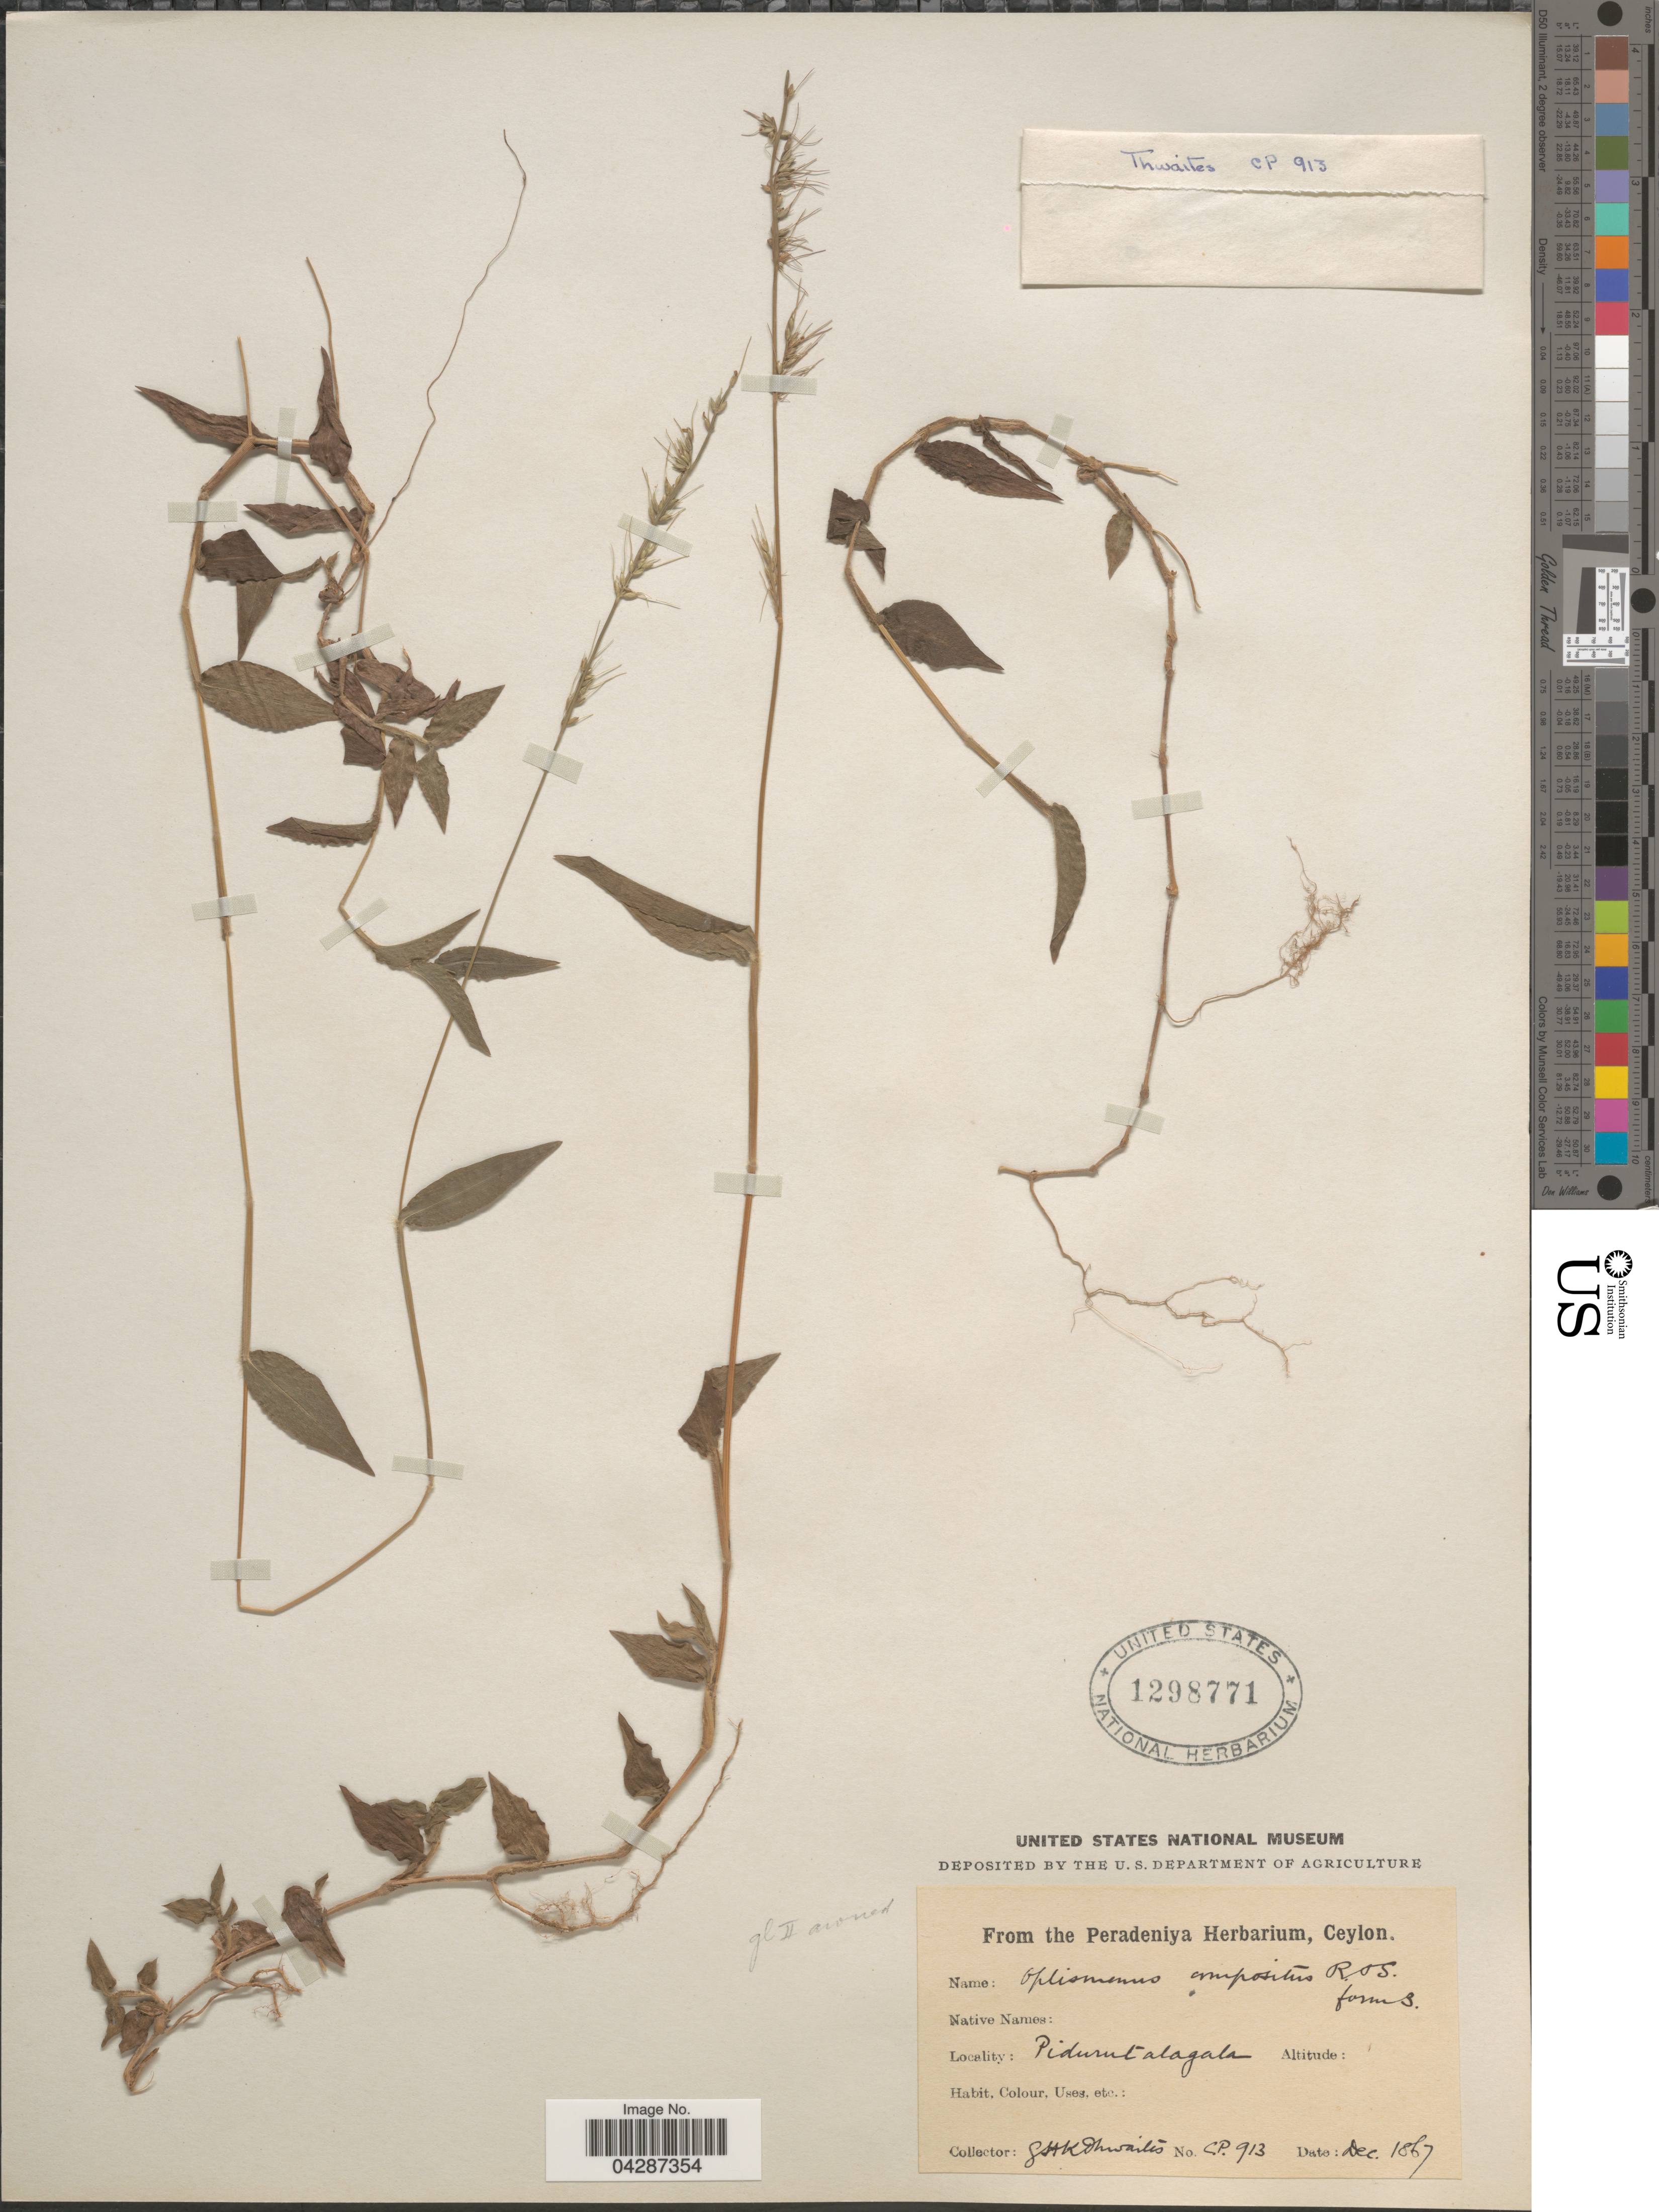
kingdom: Plantae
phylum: Tracheophyta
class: Liliopsida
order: Poales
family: Poaceae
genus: Oplismenus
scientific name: Oplismenus sp.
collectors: G. H. K. Thwaites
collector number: CP913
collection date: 1867-12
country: Sri Lanka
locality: Ceylon. Pidurutalagala.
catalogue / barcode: US 1298771